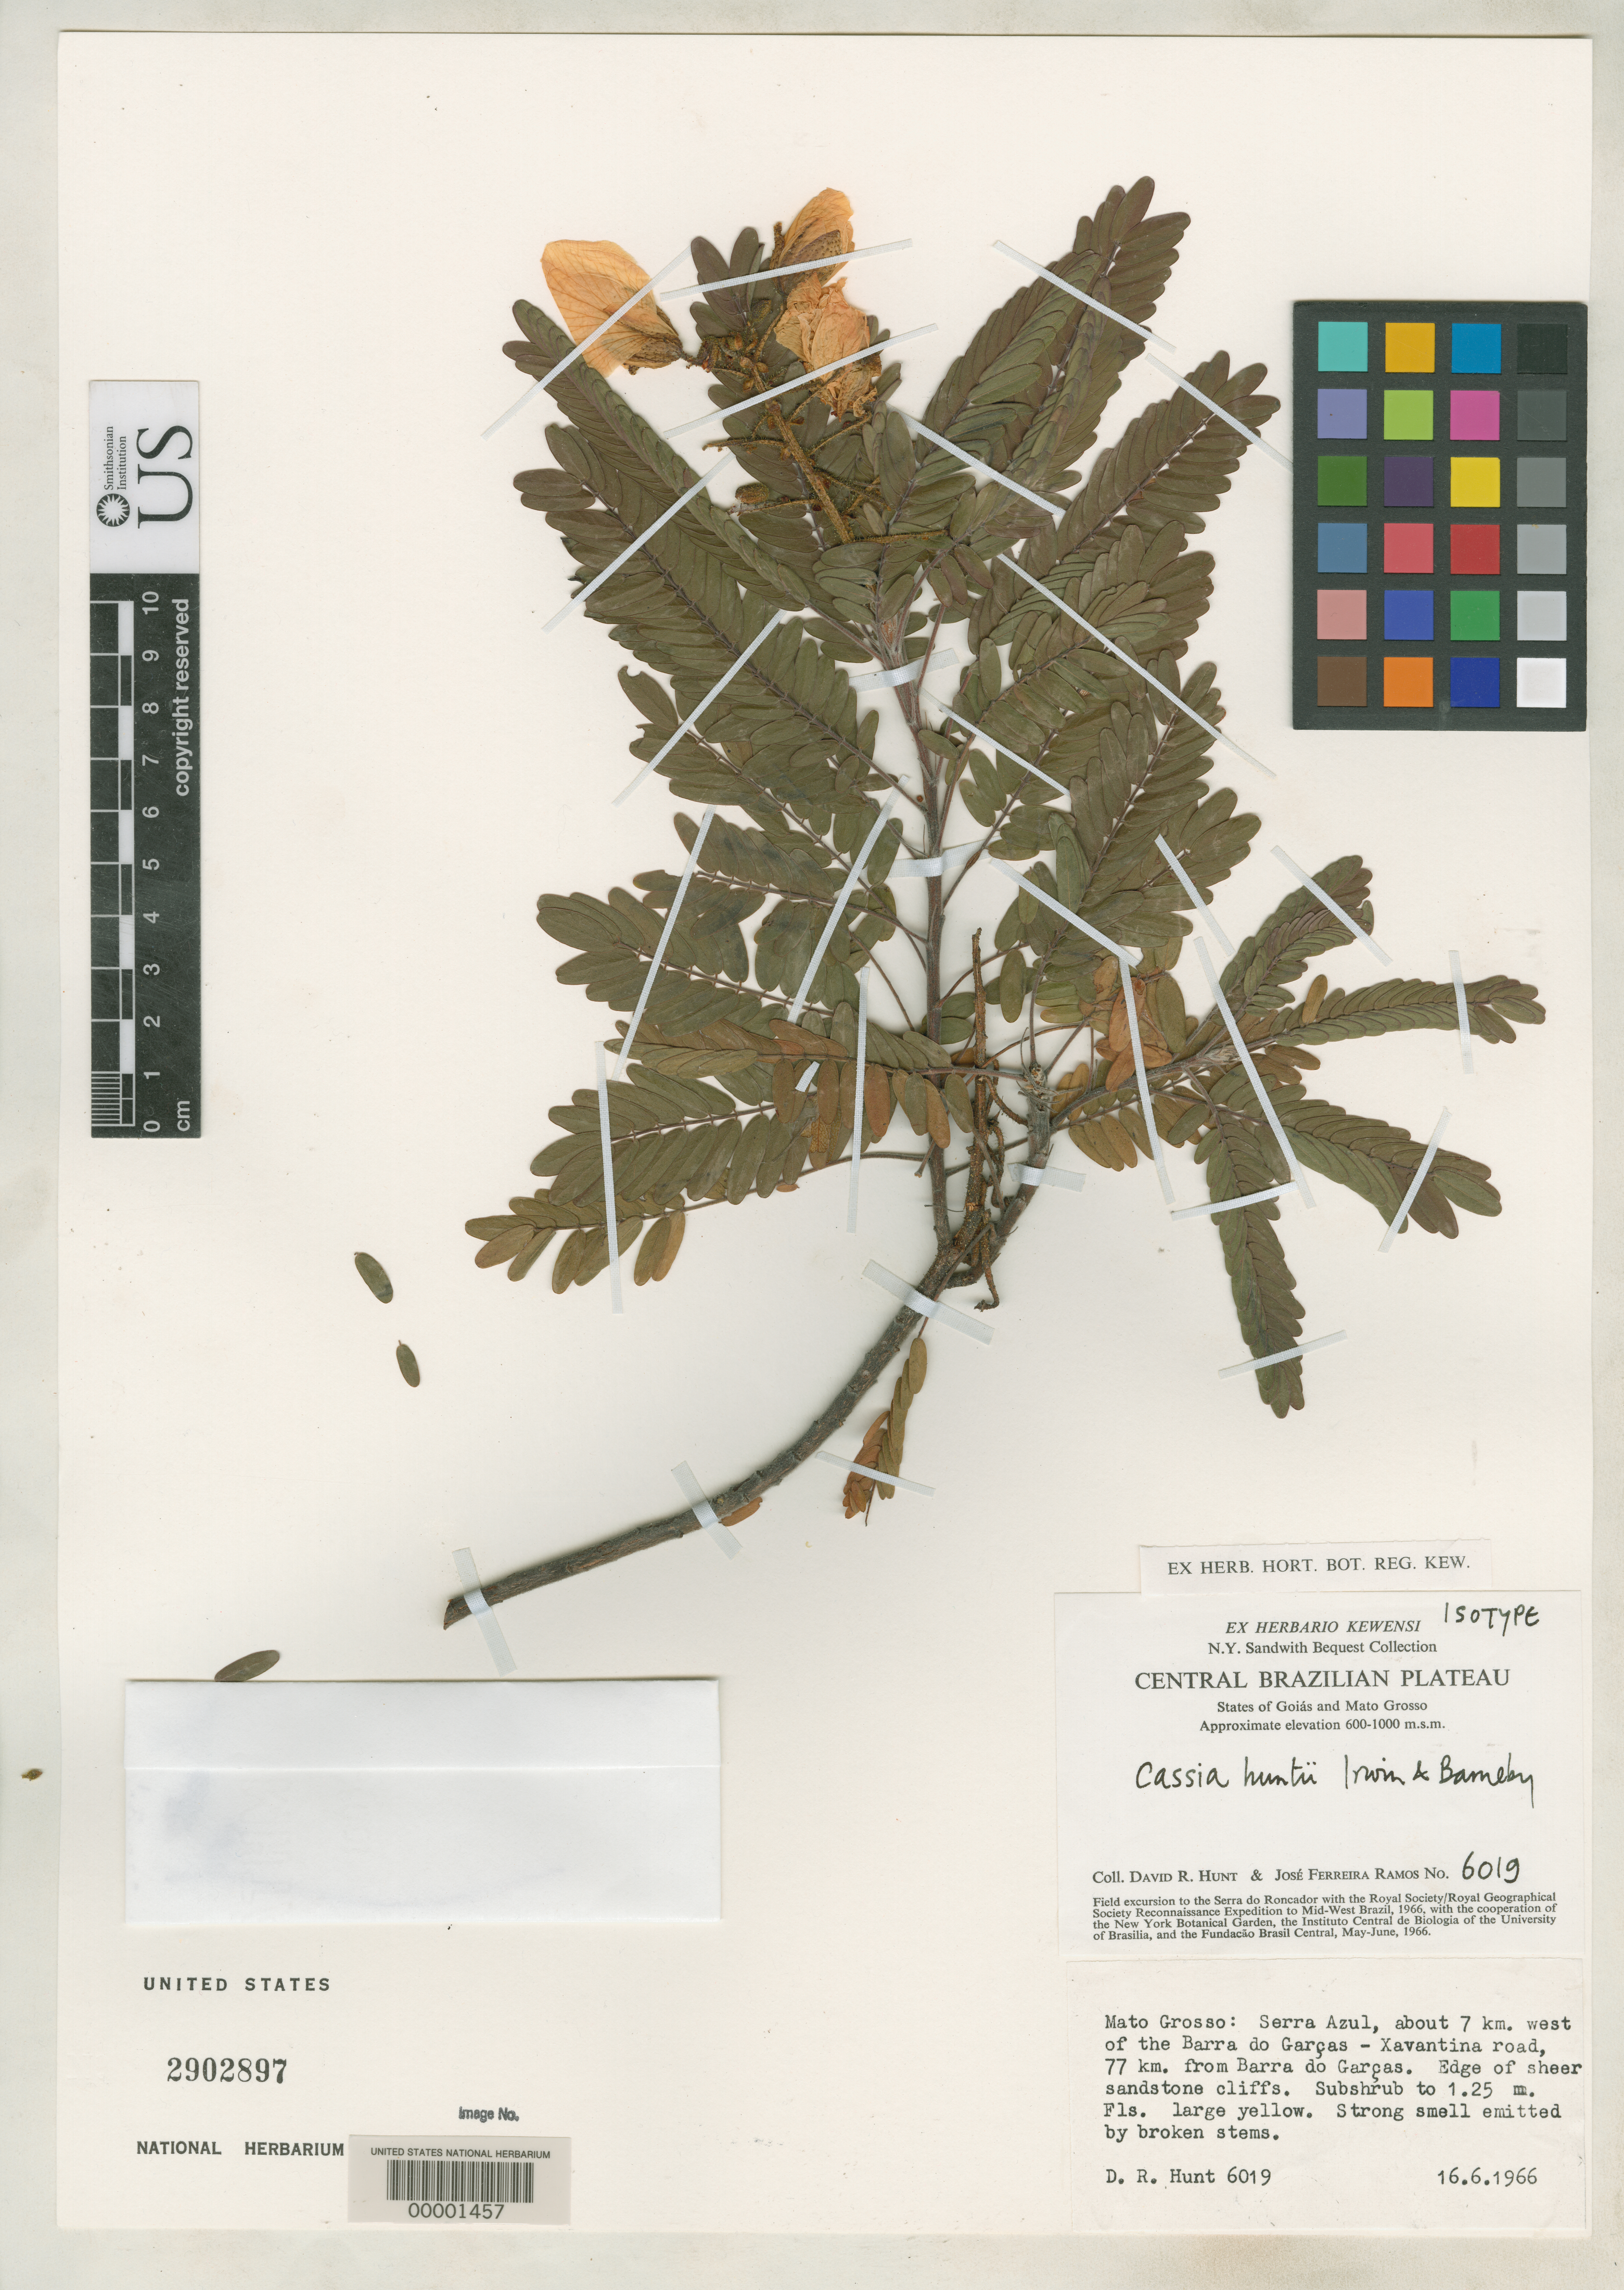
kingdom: Plantae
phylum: Tracheophyta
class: Magnoliopsida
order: Fabales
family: Fabaceae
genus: Cassia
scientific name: Cassia huntii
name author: H.S. Irwin & Barneby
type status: Isotype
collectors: D. R. Hunt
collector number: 6019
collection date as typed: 16 Jun 1966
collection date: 1966-06-16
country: Brazil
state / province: Mato Grosso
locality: Serra Azul, west of the Barro do Garcas - Xavantina road.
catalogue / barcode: US 2902897